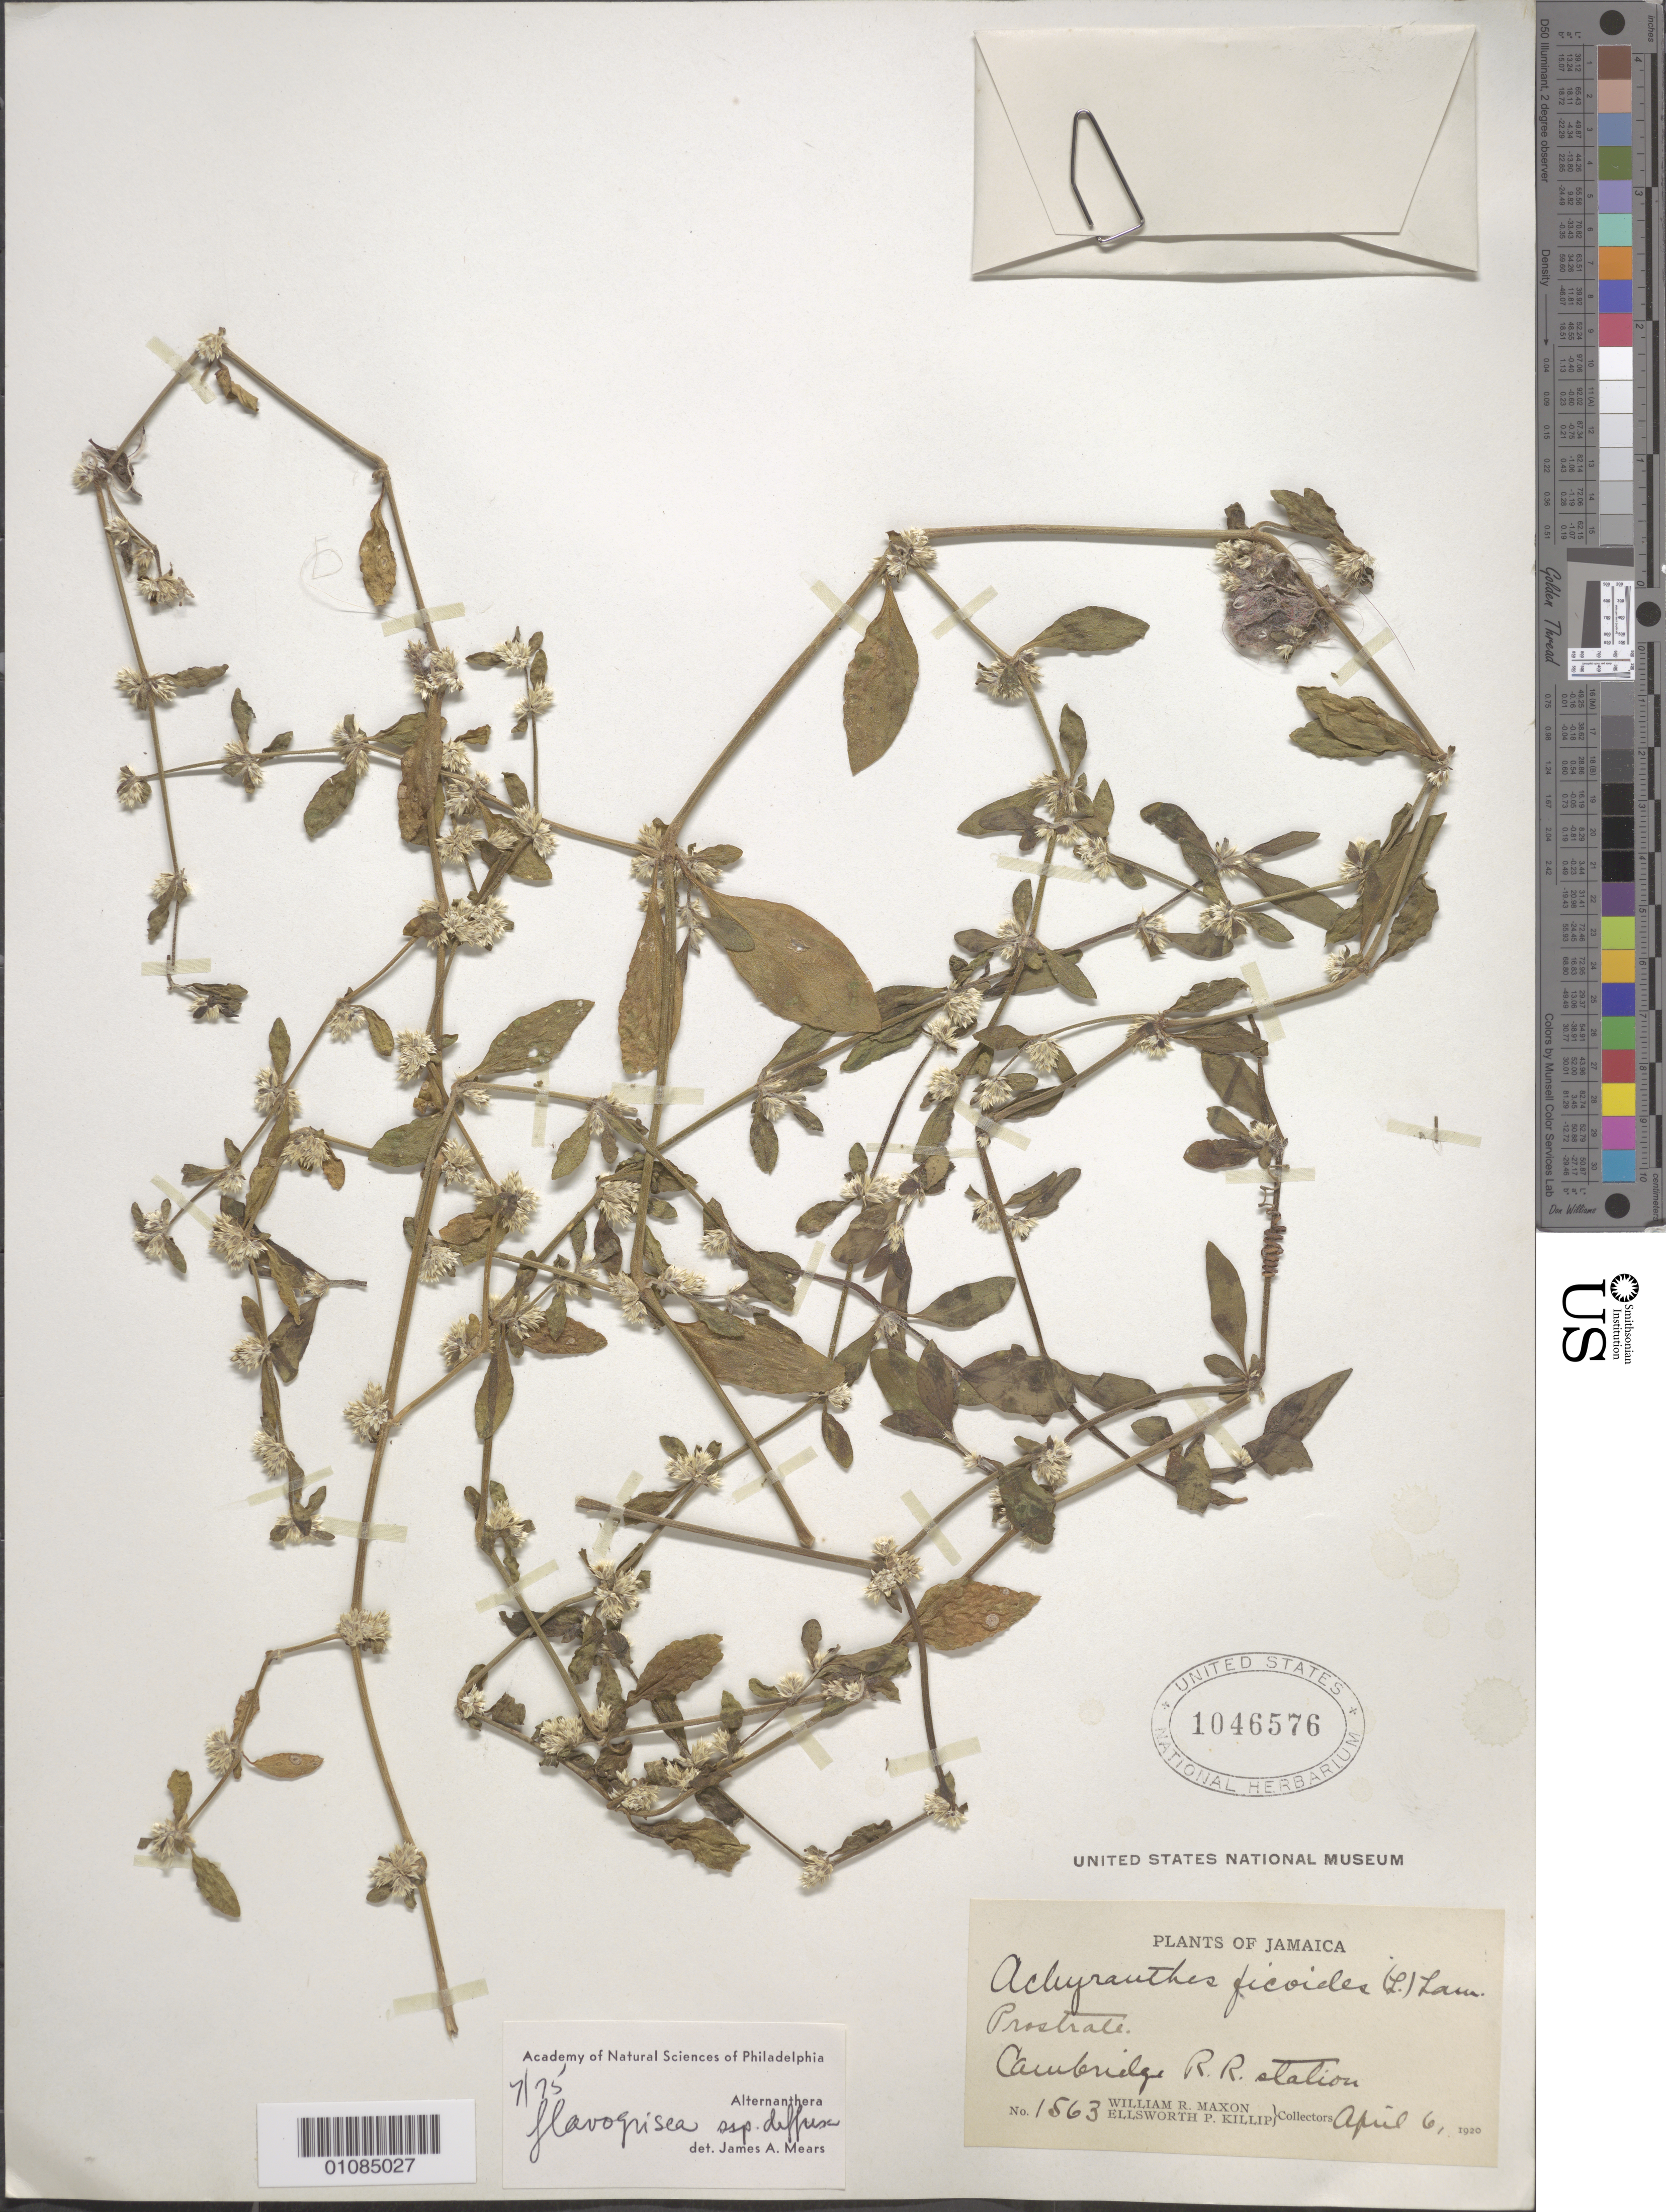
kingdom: Plantae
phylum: Tracheophyta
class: Magnoliopsida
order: Caryophyllales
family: Amaranthaceae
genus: Alternanthera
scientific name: Alternanthera flavogrisea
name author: Urb.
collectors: W. R. Maxon & E. P. Killip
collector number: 1563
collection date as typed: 06 Apr 1920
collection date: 1920-04-06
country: Jamaica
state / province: Portland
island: Jamaica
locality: Cambridge R.R. station.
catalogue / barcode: US 1046576